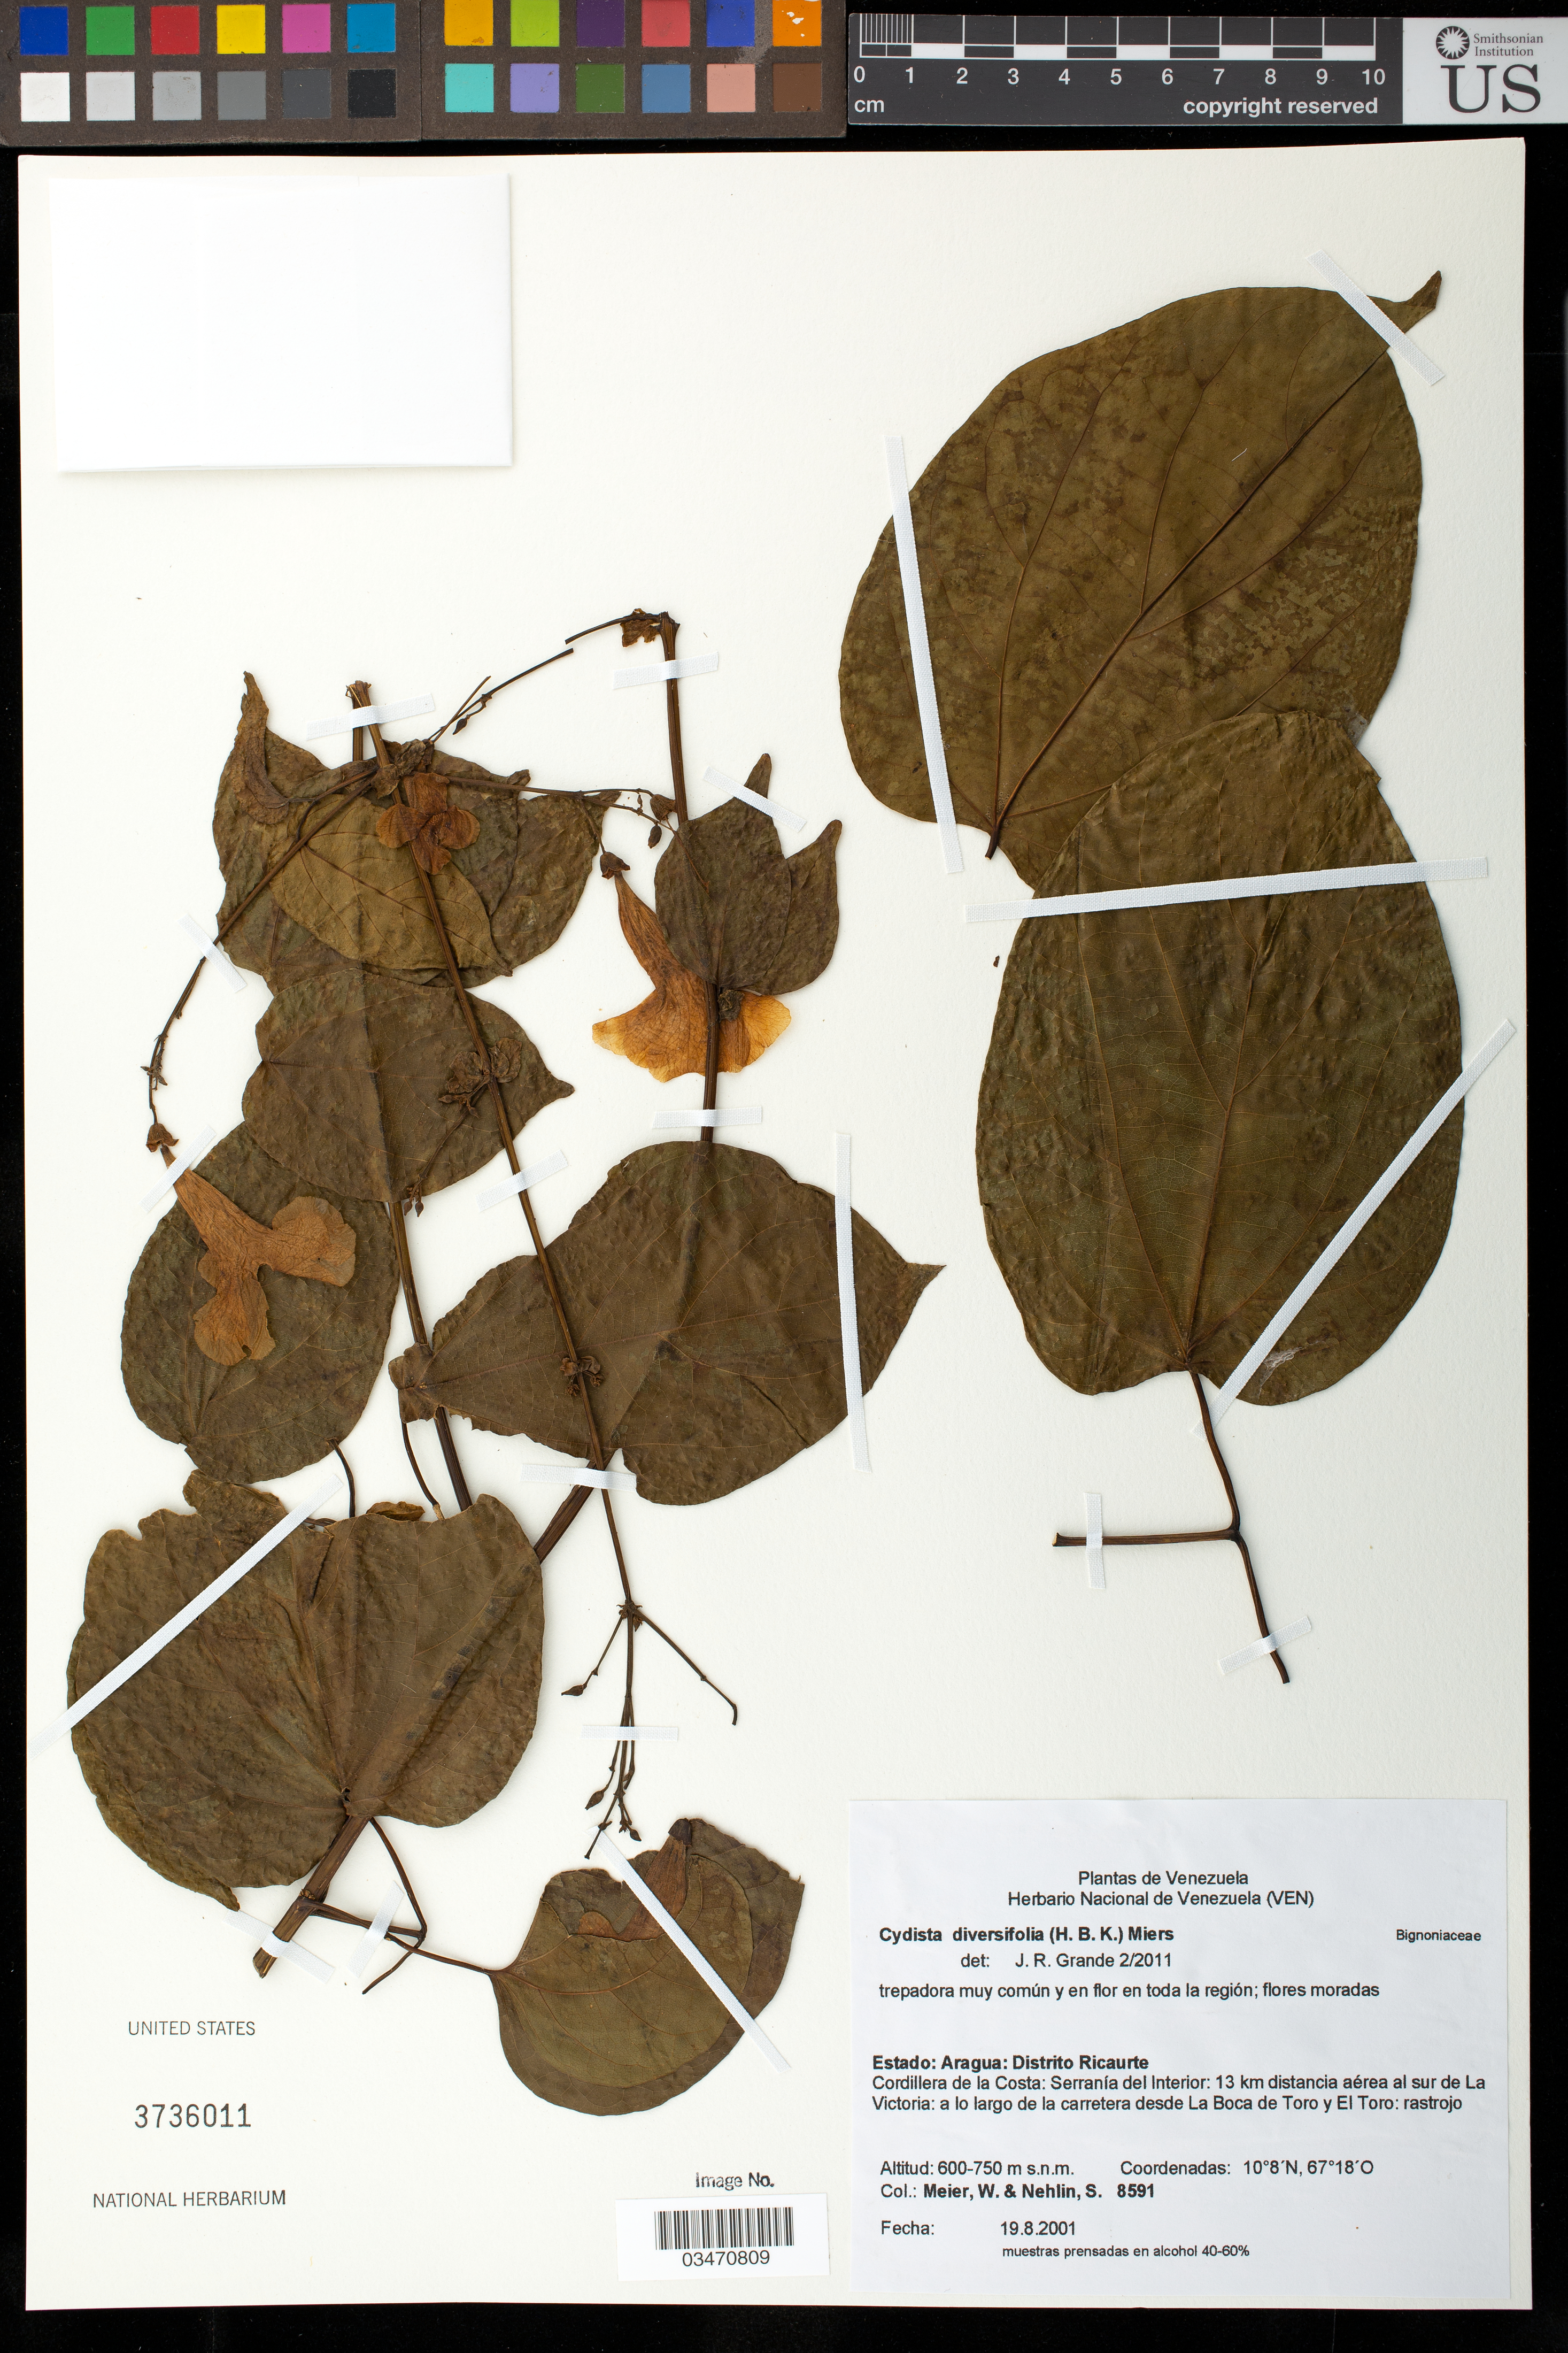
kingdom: Plantae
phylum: Tracheophyta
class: Magnoliopsida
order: Lamiales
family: Bignoniaceae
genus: Bignonia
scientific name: Bignonia diversifolia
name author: Kunth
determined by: Strong, Mark T., (BOT), Smithsonian Institution - National Museum of Natural History (UNITED STATES)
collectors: W. Meier & S. Nehlin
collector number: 8591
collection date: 2001-08-19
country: Venezuela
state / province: Aragua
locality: Distrito Ricaurte; Cordillera del Costa; Serrania del Interior; 13 km distancia aérea al sur de La Vicoria; a lo largo de la carretera desde La Boca de Toro y El Toro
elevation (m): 600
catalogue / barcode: US 3736011